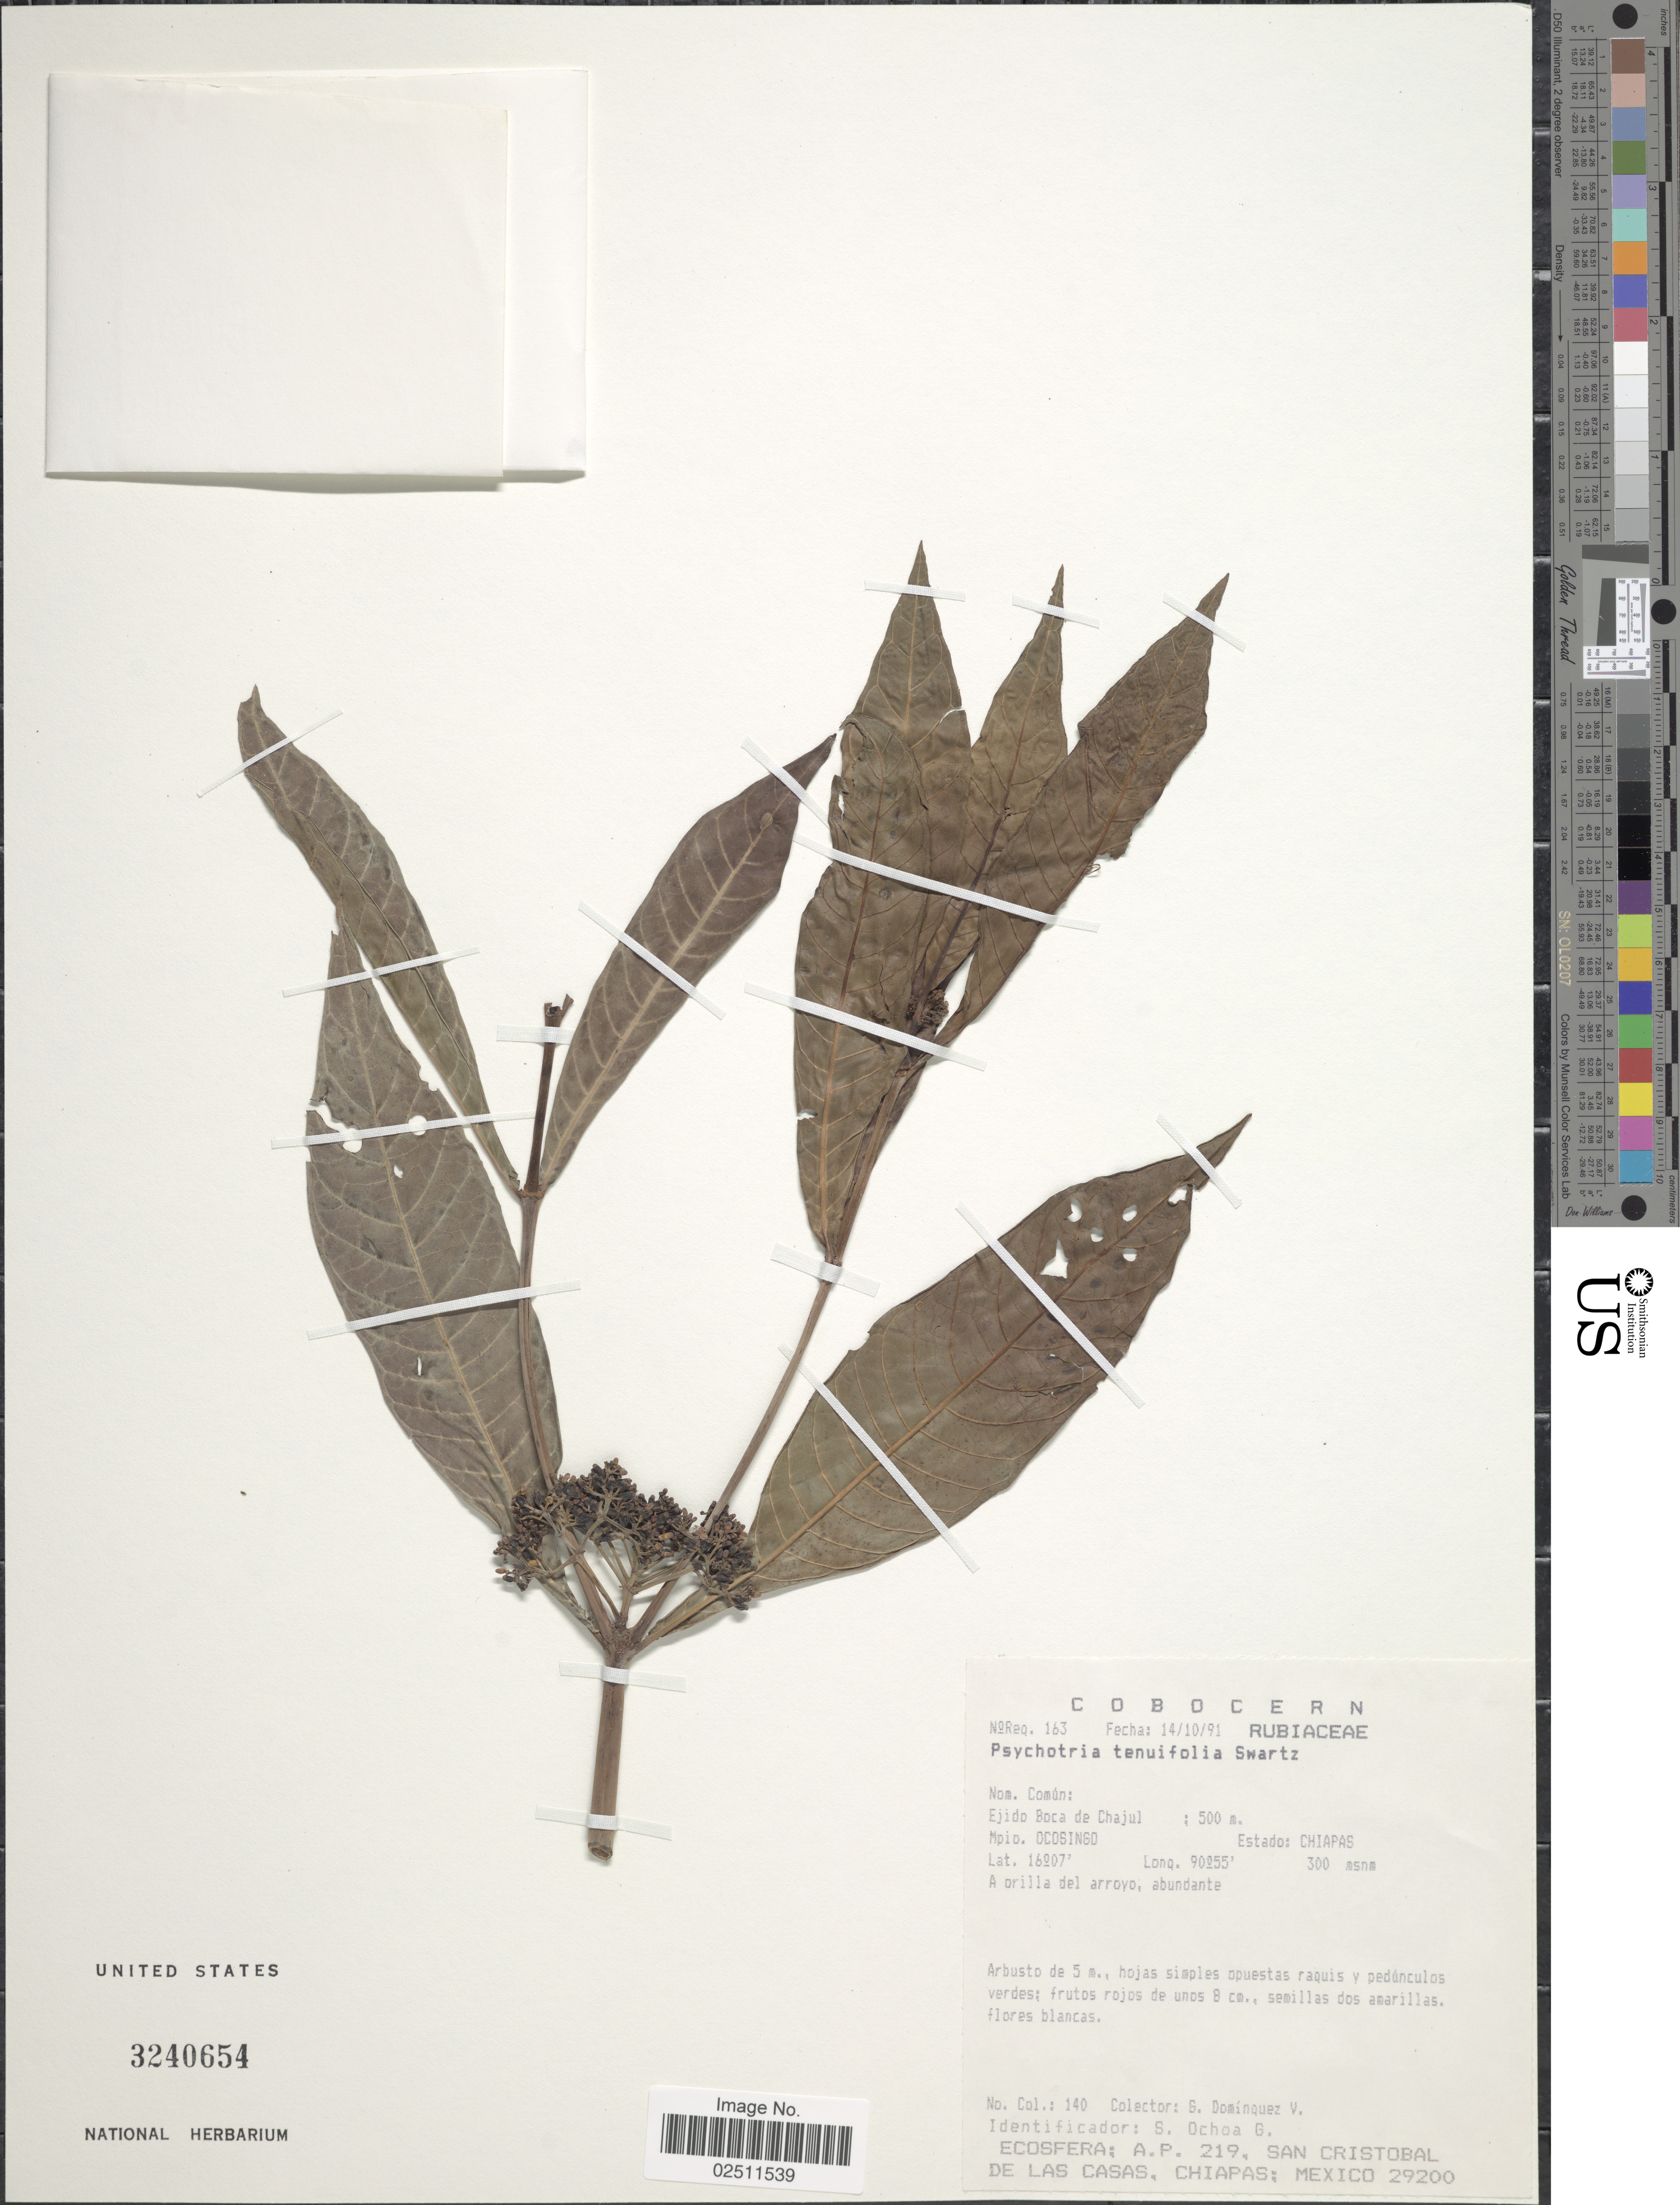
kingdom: Plantae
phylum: Tracheophyta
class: Magnoliopsida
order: Gentianales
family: Rubiaceae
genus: Psychotria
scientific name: Psychotria tenuifolia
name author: Sw.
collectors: G. Dominiquez V.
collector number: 140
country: Mexico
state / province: Chiapas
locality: Ejida Boca de Chajul; 500 m. Mpio. Ocosingo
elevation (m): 300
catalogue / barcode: US 3240654